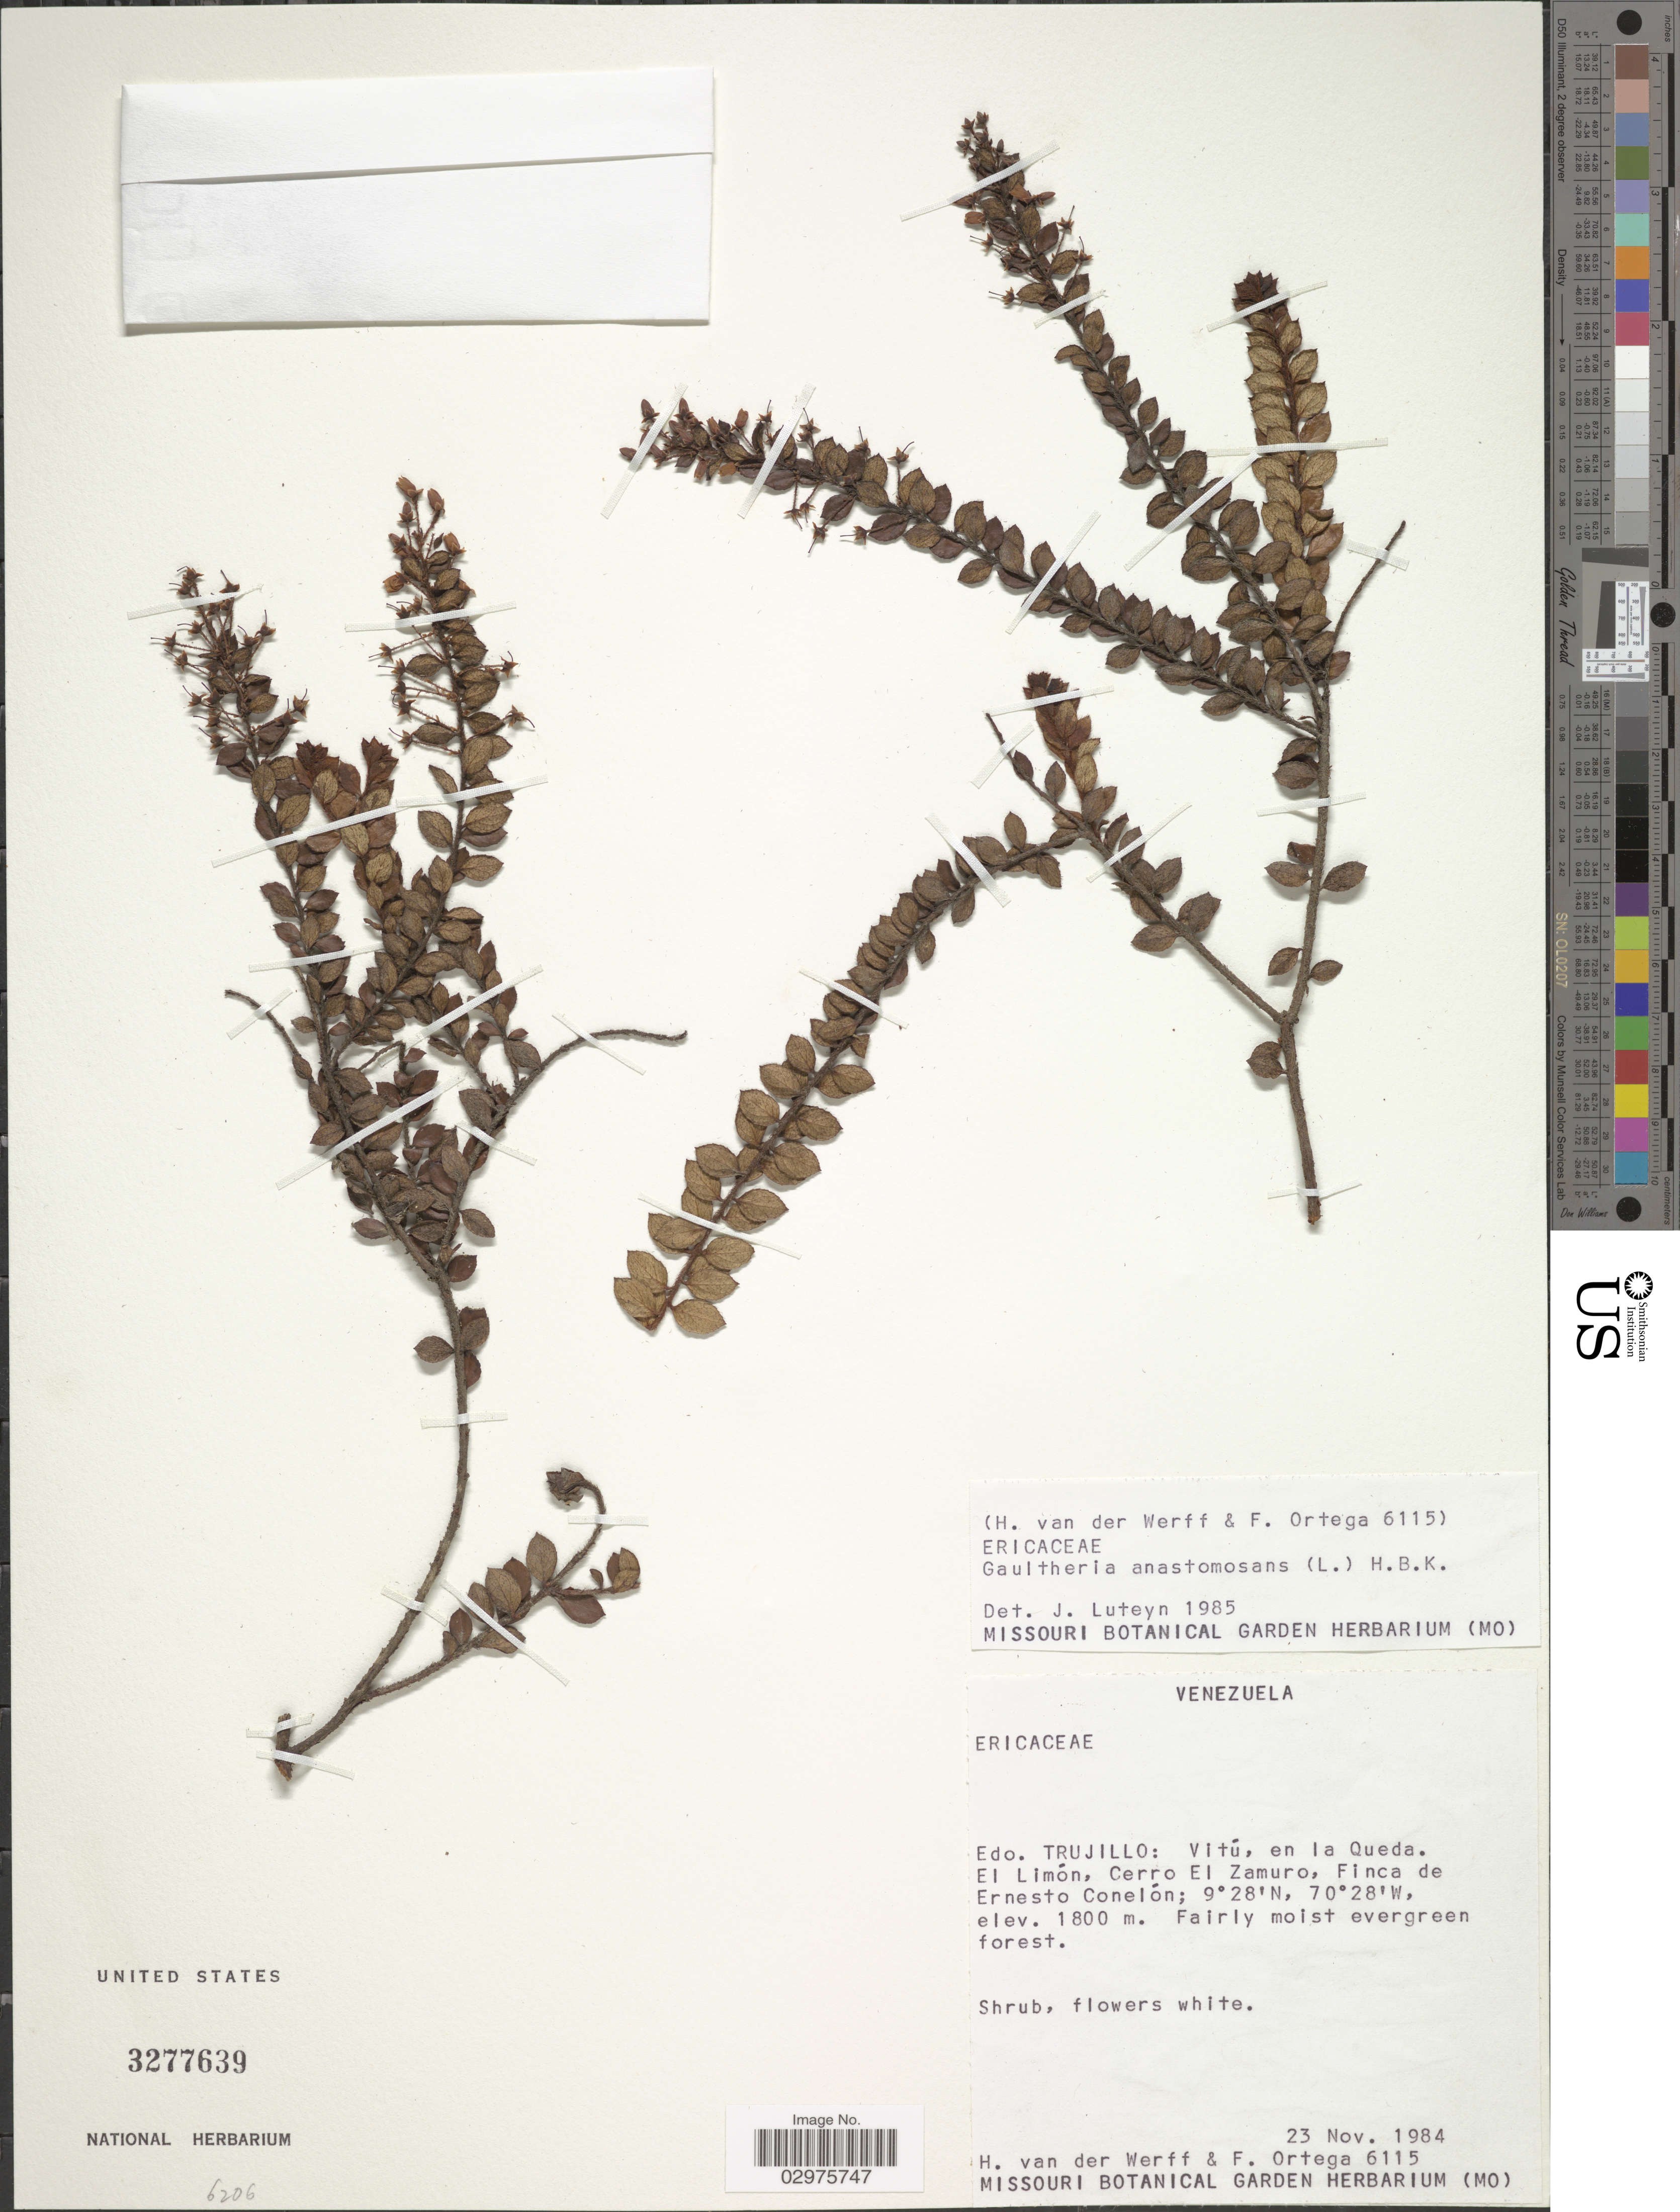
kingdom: Plantae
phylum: Tracheophyta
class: Magnoliopsida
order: Ericales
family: Ericaceae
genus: Gaultheria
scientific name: Gaultheria anastomosans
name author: (L. f.) Kunth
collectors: H. van der Werff & F. J. Ortega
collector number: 6115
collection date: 1984-11-23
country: Venezuela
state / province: Trujillo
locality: Vitú, en la Queda. El Limón, Cerro El Zamuro, Finca de Ernesto Conelón.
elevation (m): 1800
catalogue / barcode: US 3277639